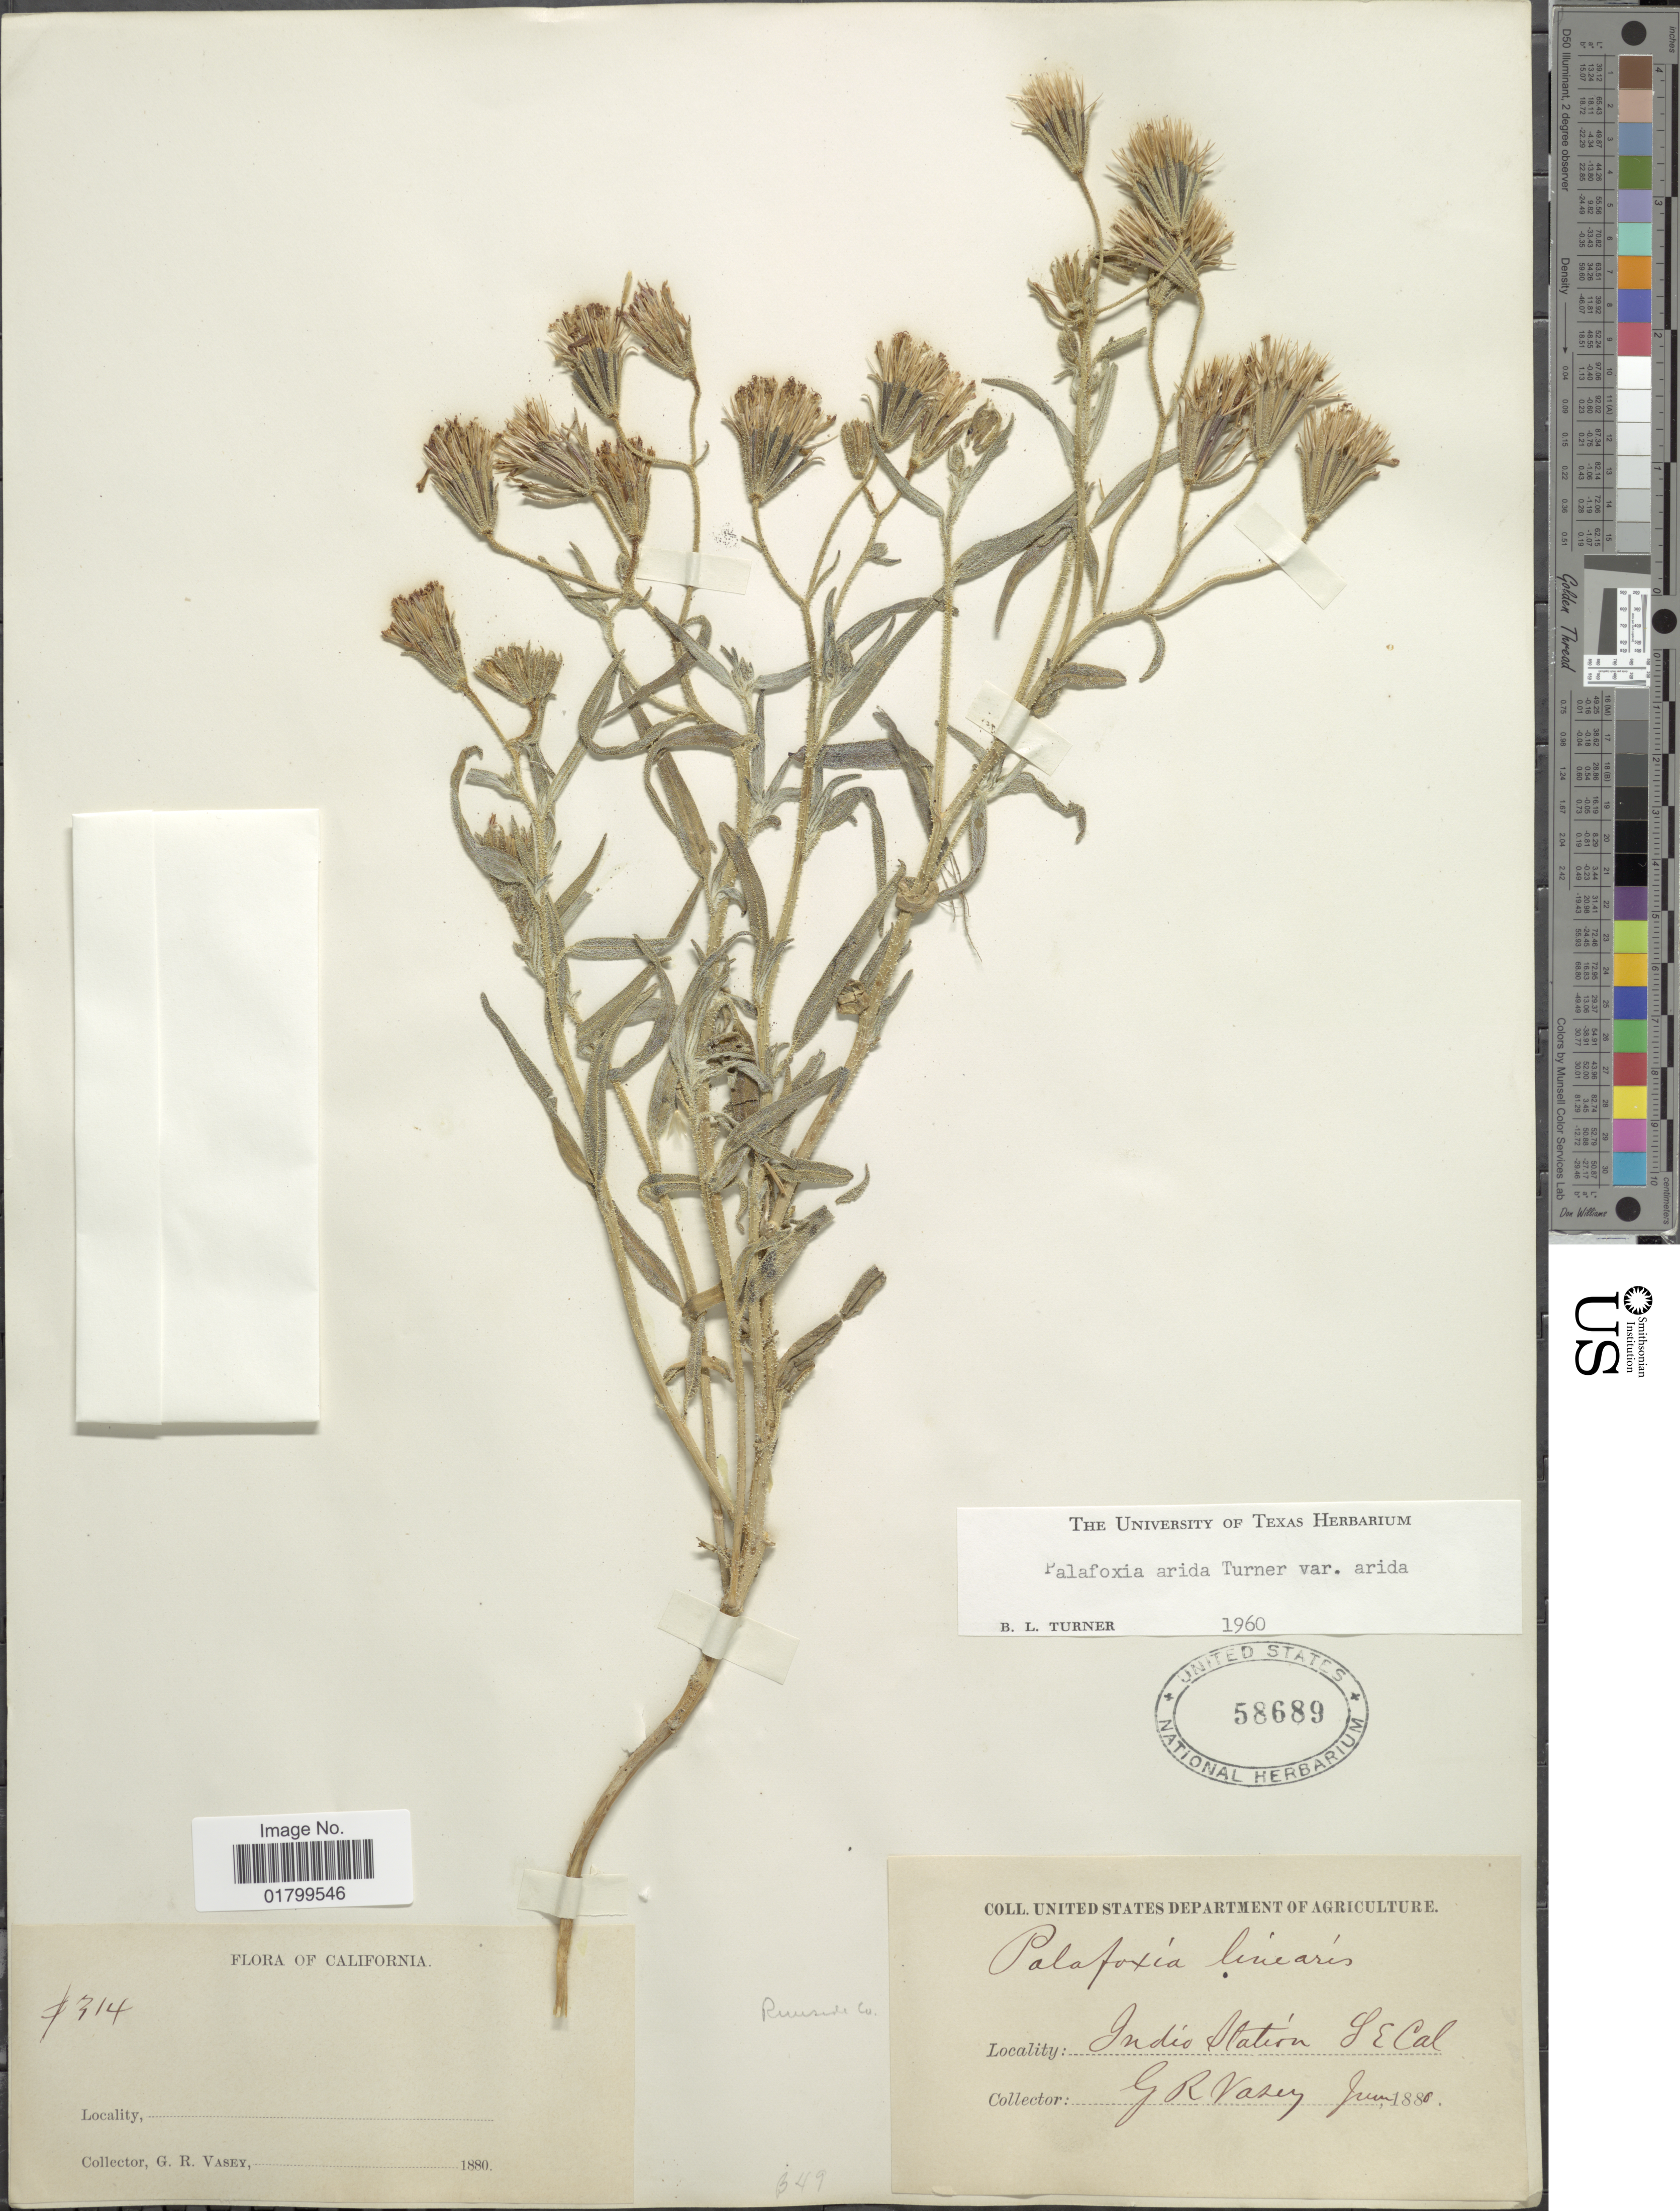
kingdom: Plantae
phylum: Tracheophyta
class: Magnoliopsida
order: Asterales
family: Asteraceae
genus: Palafoxia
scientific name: Palafoxia arida var. arida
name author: B.L. Turner & M.I. Morris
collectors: G. R. Vasey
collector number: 314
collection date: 1880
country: United States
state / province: California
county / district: Riverside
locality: Indio Station, S. E. Cal.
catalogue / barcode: US 58689